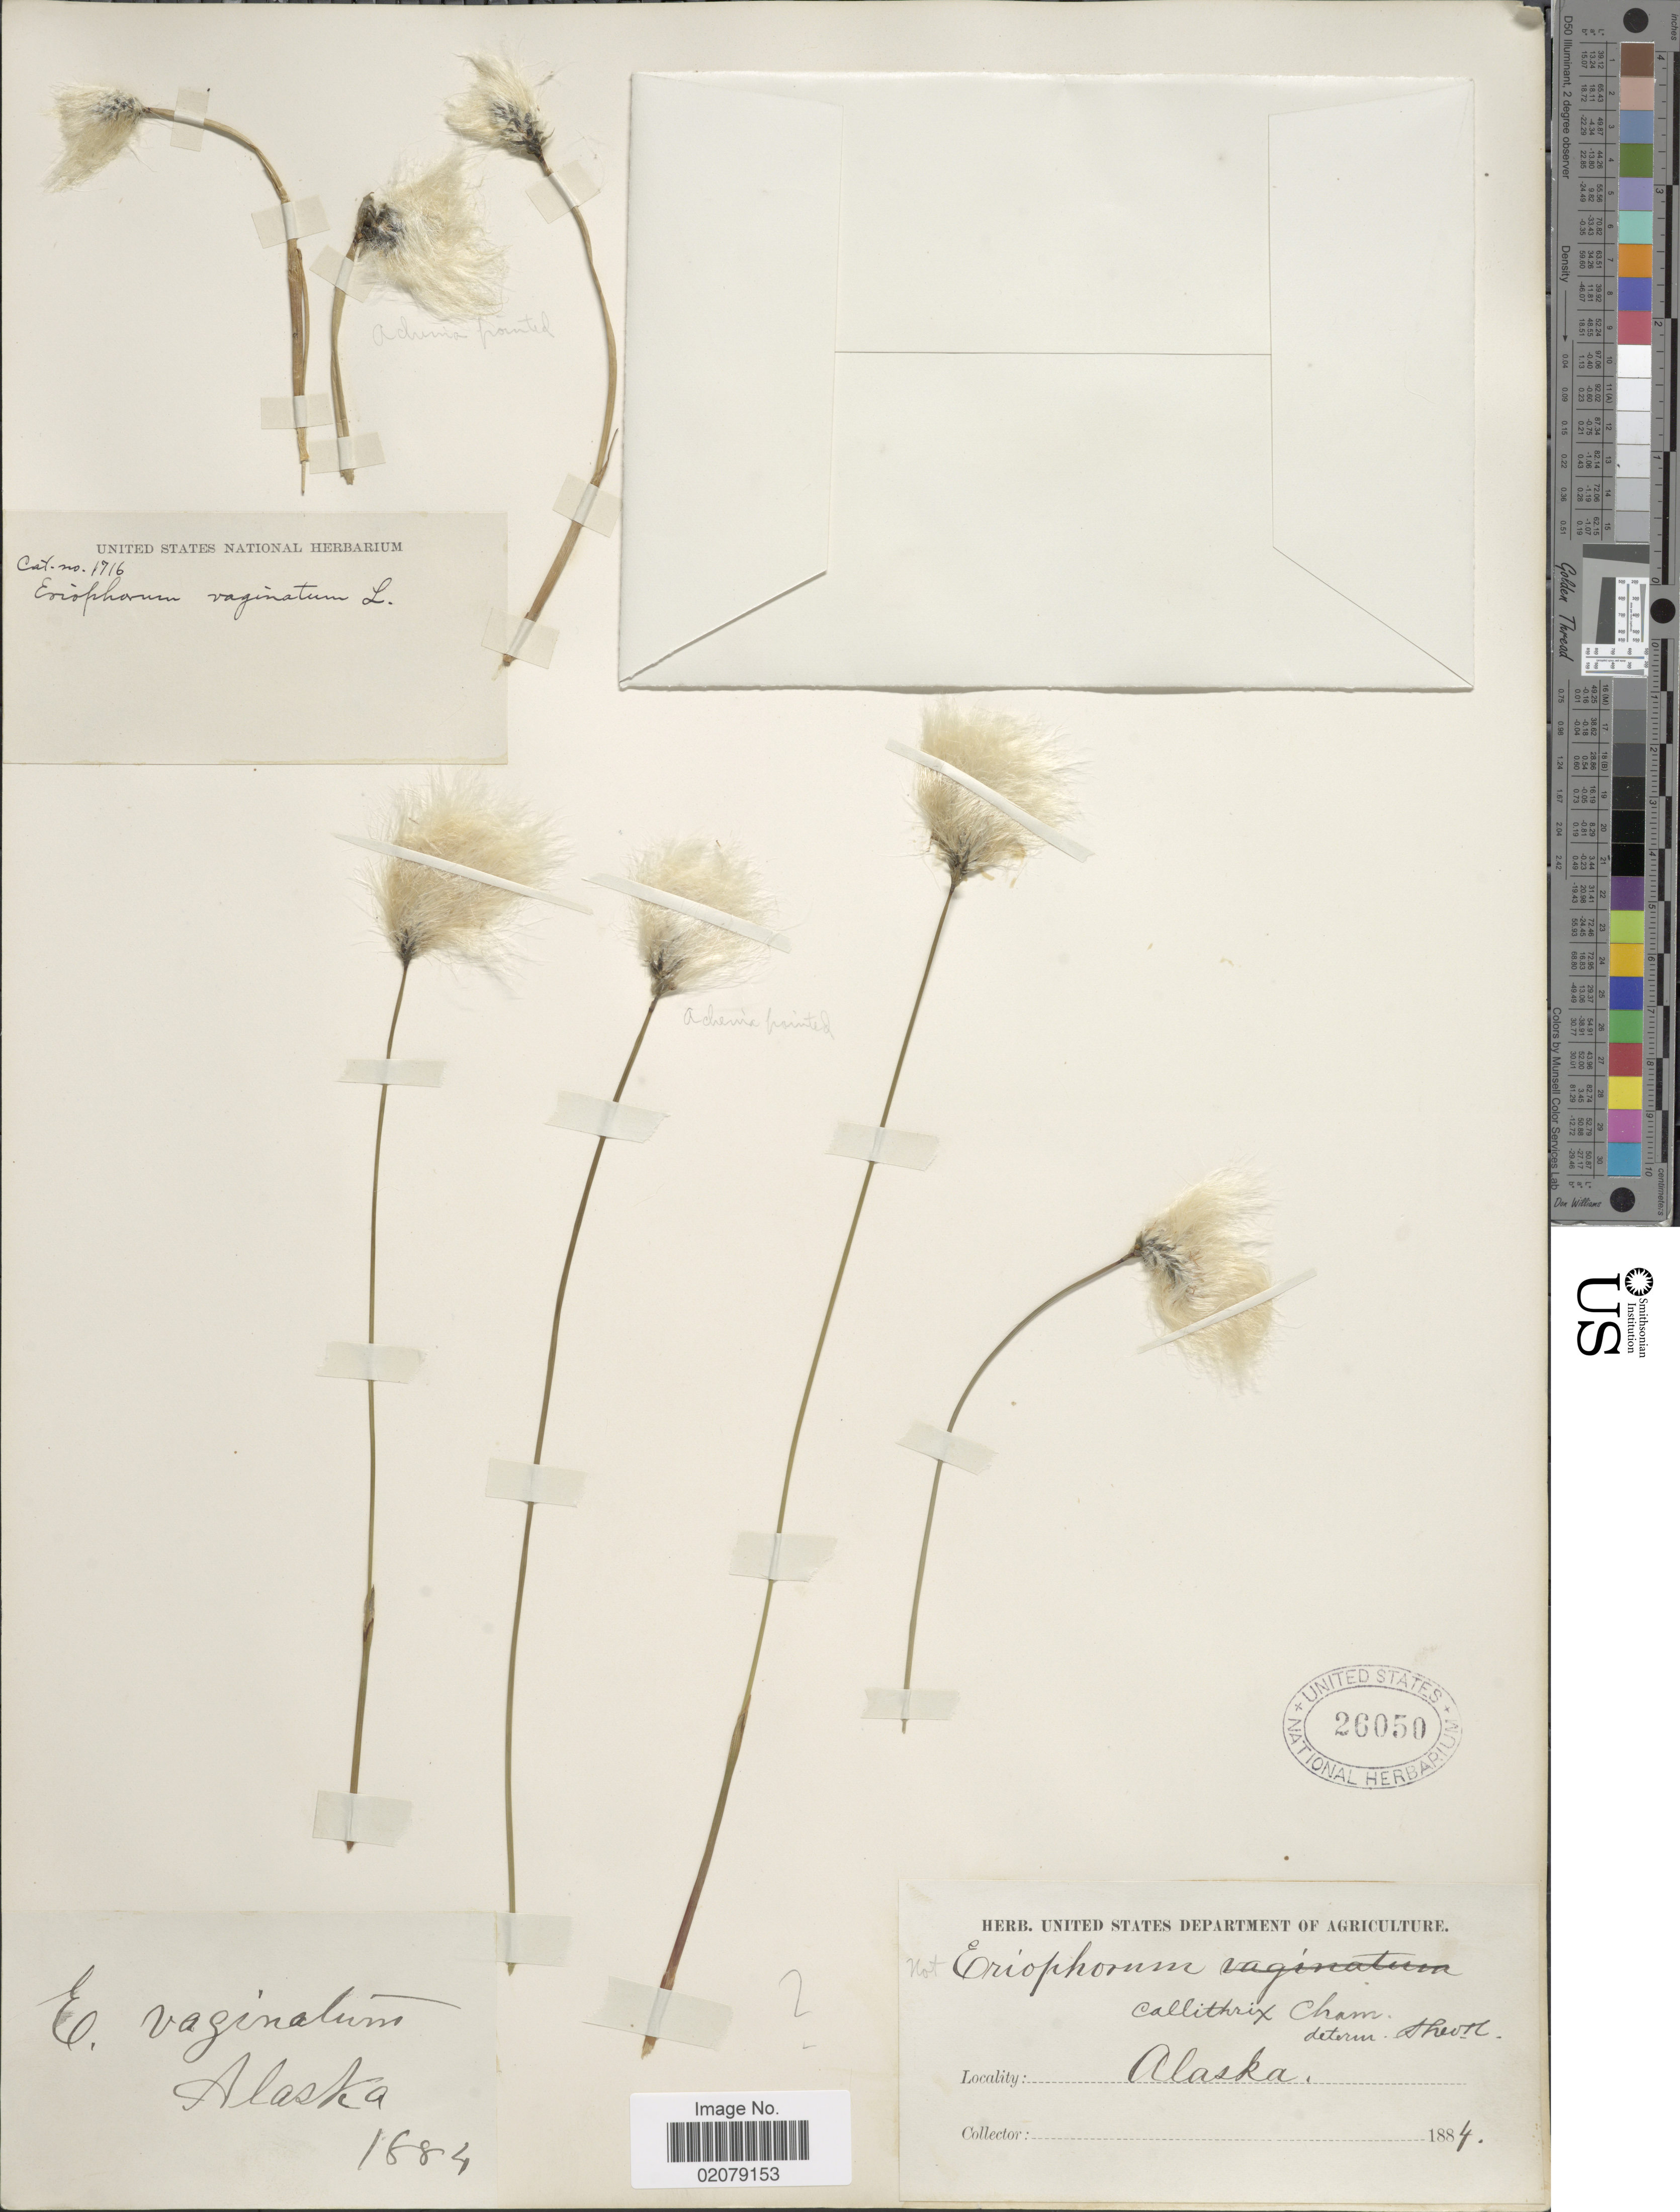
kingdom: Plantae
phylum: Tracheophyta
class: Liliopsida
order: Poales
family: Cyperaceae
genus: Eriophorum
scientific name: Eriophorum sp.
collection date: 1884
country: United States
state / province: Alaska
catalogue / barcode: US 26050